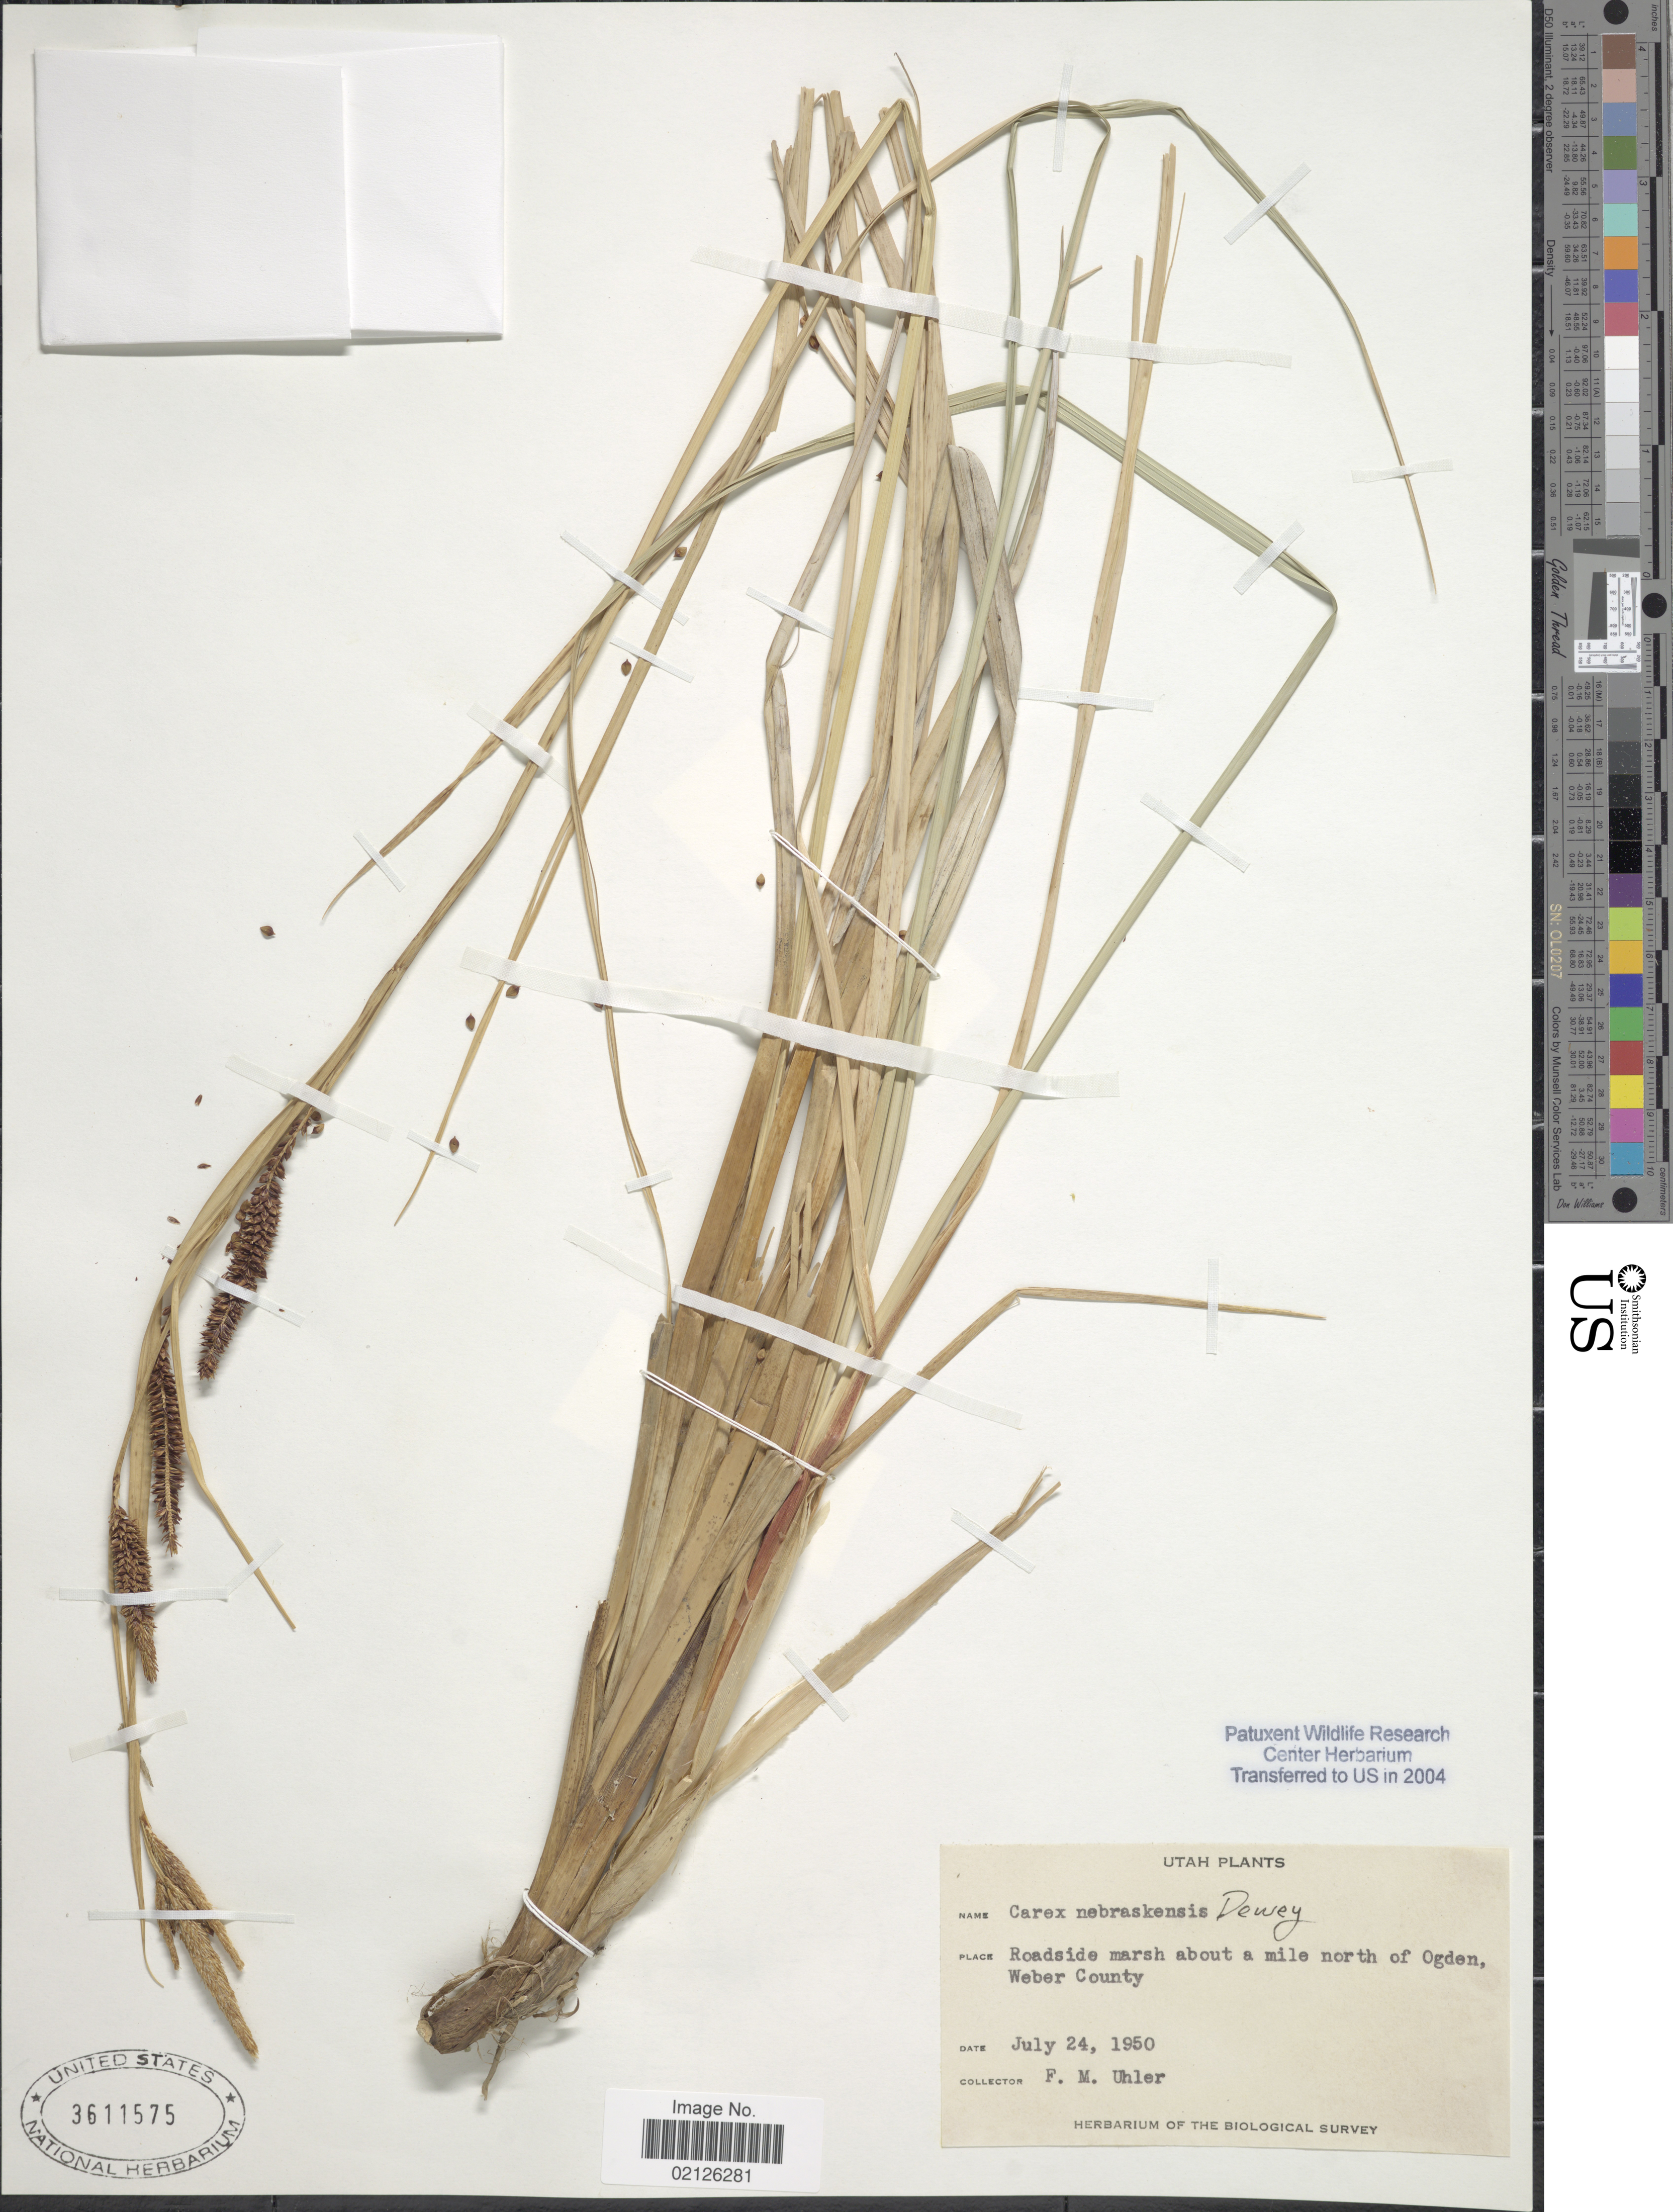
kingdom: Plantae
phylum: Tracheophyta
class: Liliopsida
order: Poales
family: Cyperaceae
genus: Carex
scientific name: Carex nebrascensis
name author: Dewey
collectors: F. M. Uhler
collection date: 1950-07-24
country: United States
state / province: Utah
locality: Roadside marsh about a mile north of Ogden, Weber County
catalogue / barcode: US 3611575